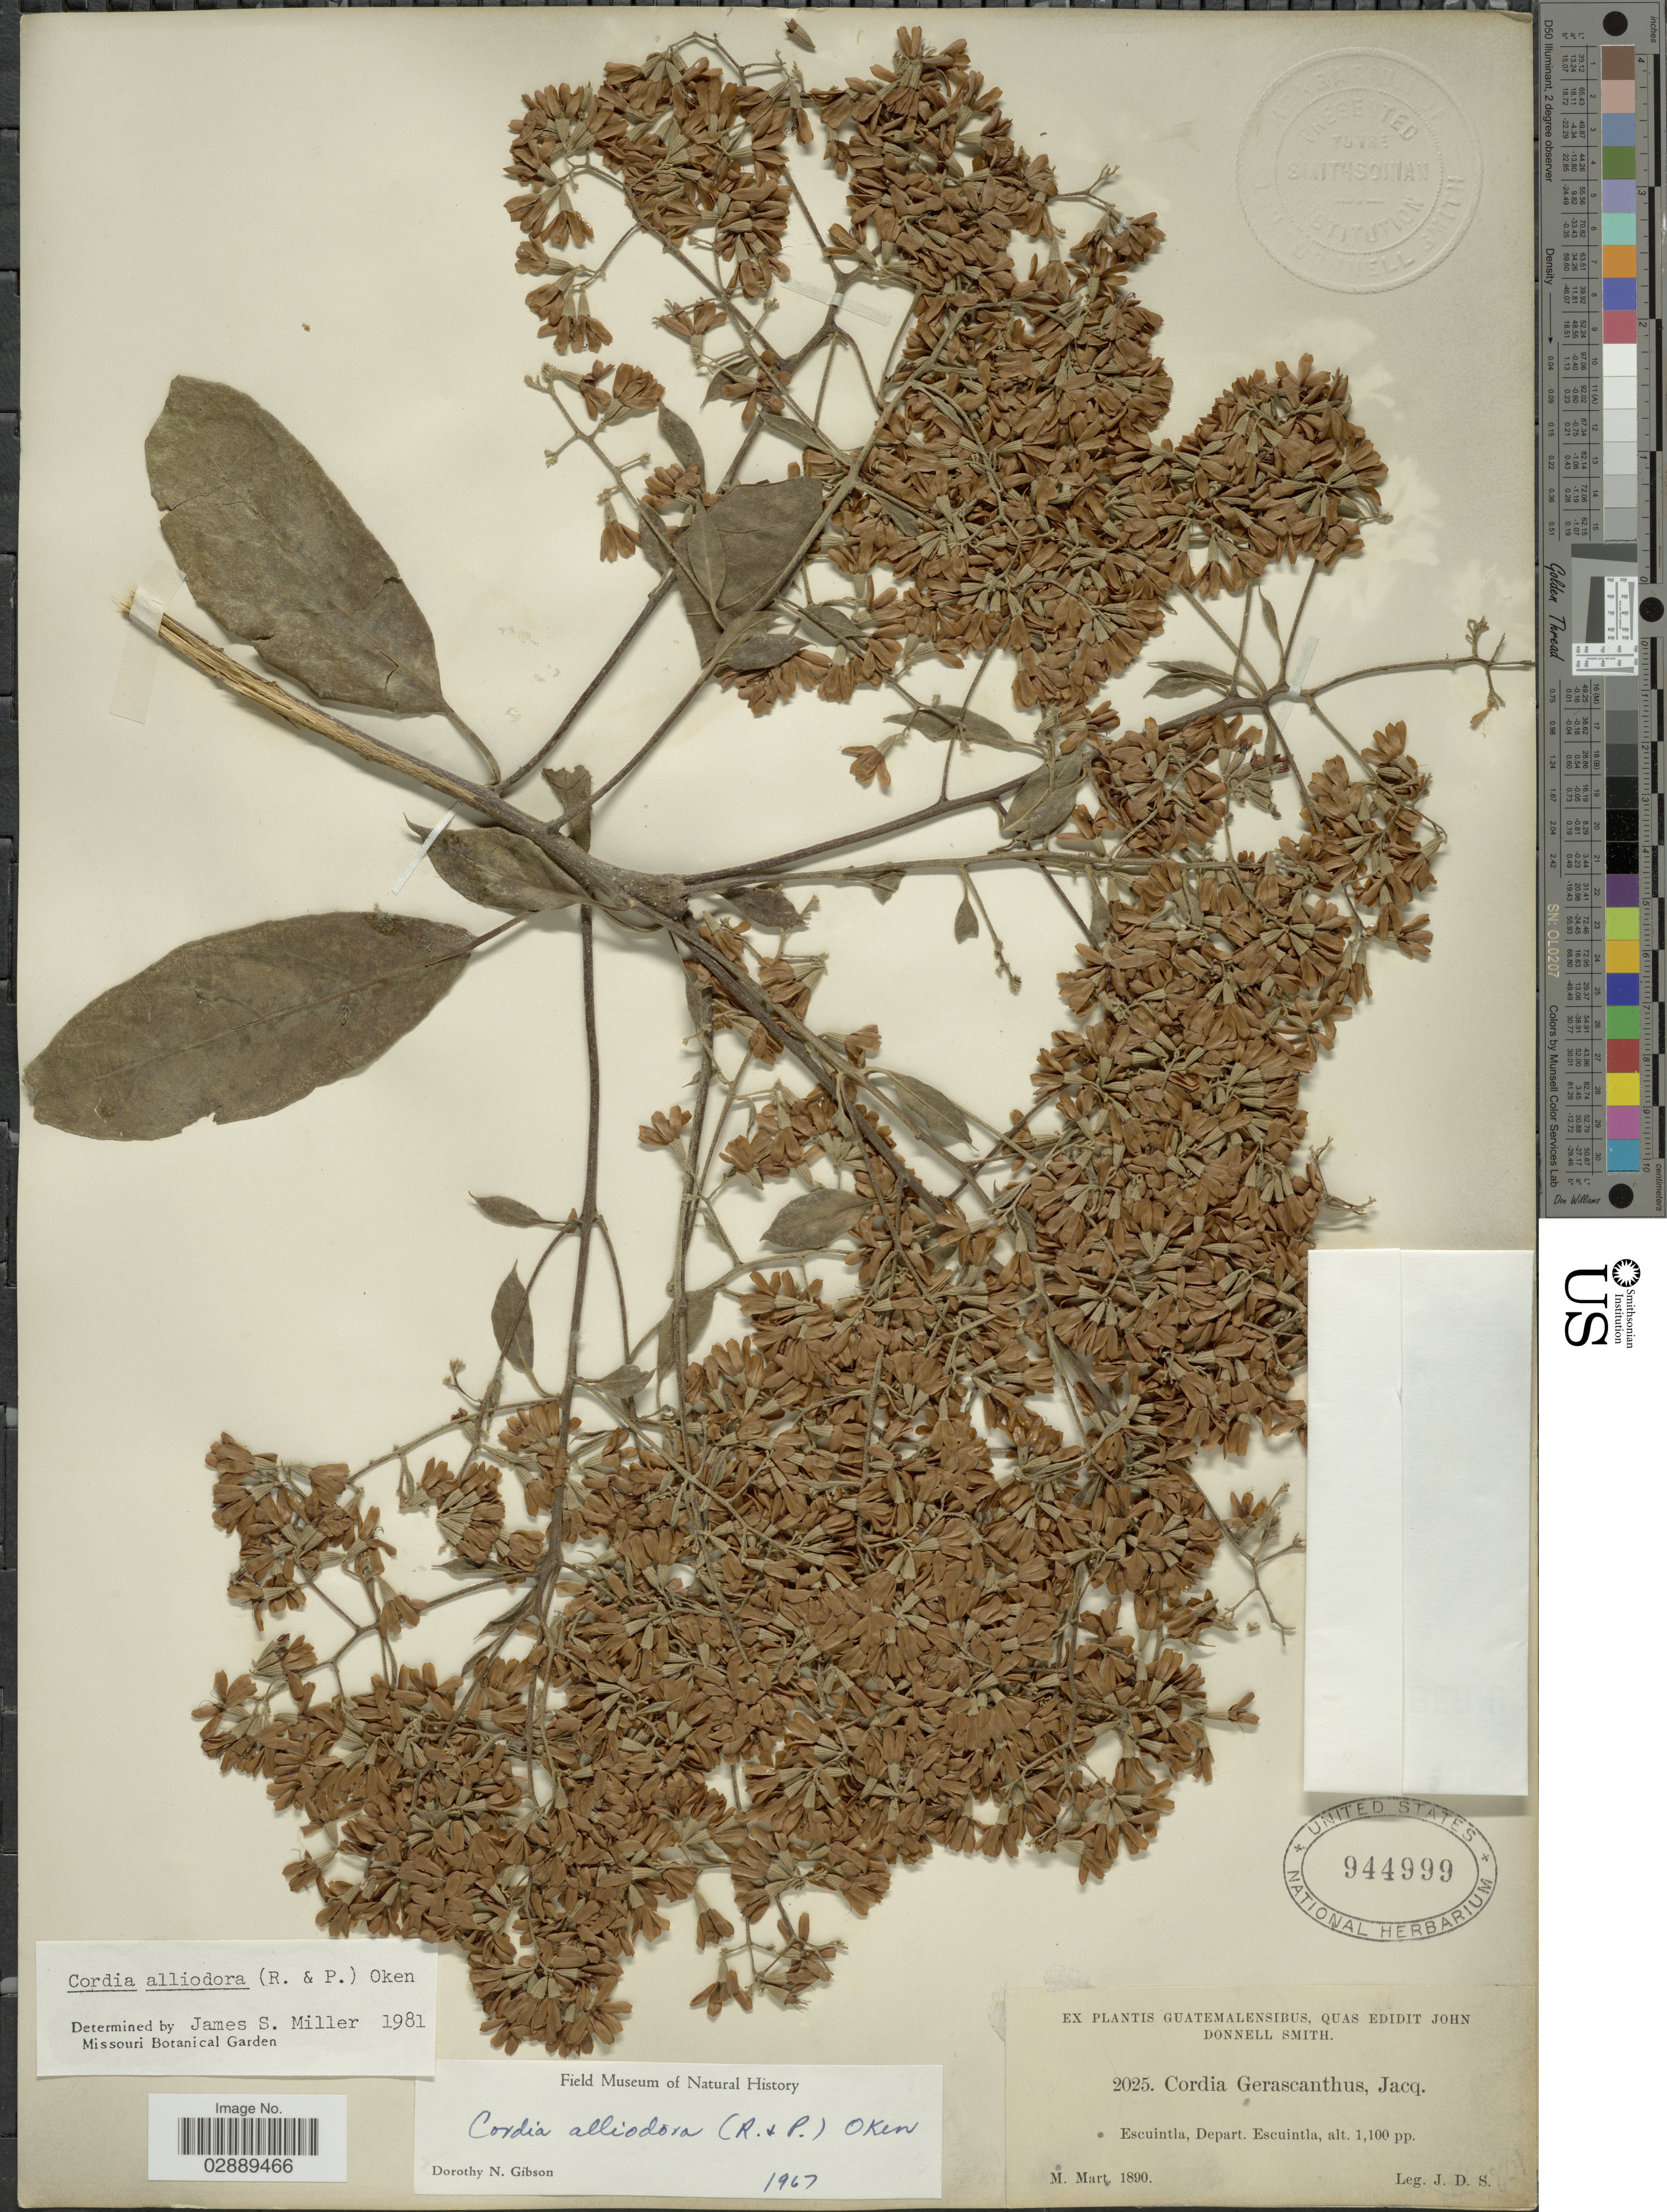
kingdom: Plantae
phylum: Tracheophyta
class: Magnoliopsida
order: Boraginales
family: Cordiaceae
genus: Cordia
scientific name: Cordia alliodora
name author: (Ruiz & Pav.) Oken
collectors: J. Donnell Smith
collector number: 2025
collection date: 1890-03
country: Guatemala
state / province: Escuintla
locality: Escuintla, Depart. Escuintla.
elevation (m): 335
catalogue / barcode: US 944999